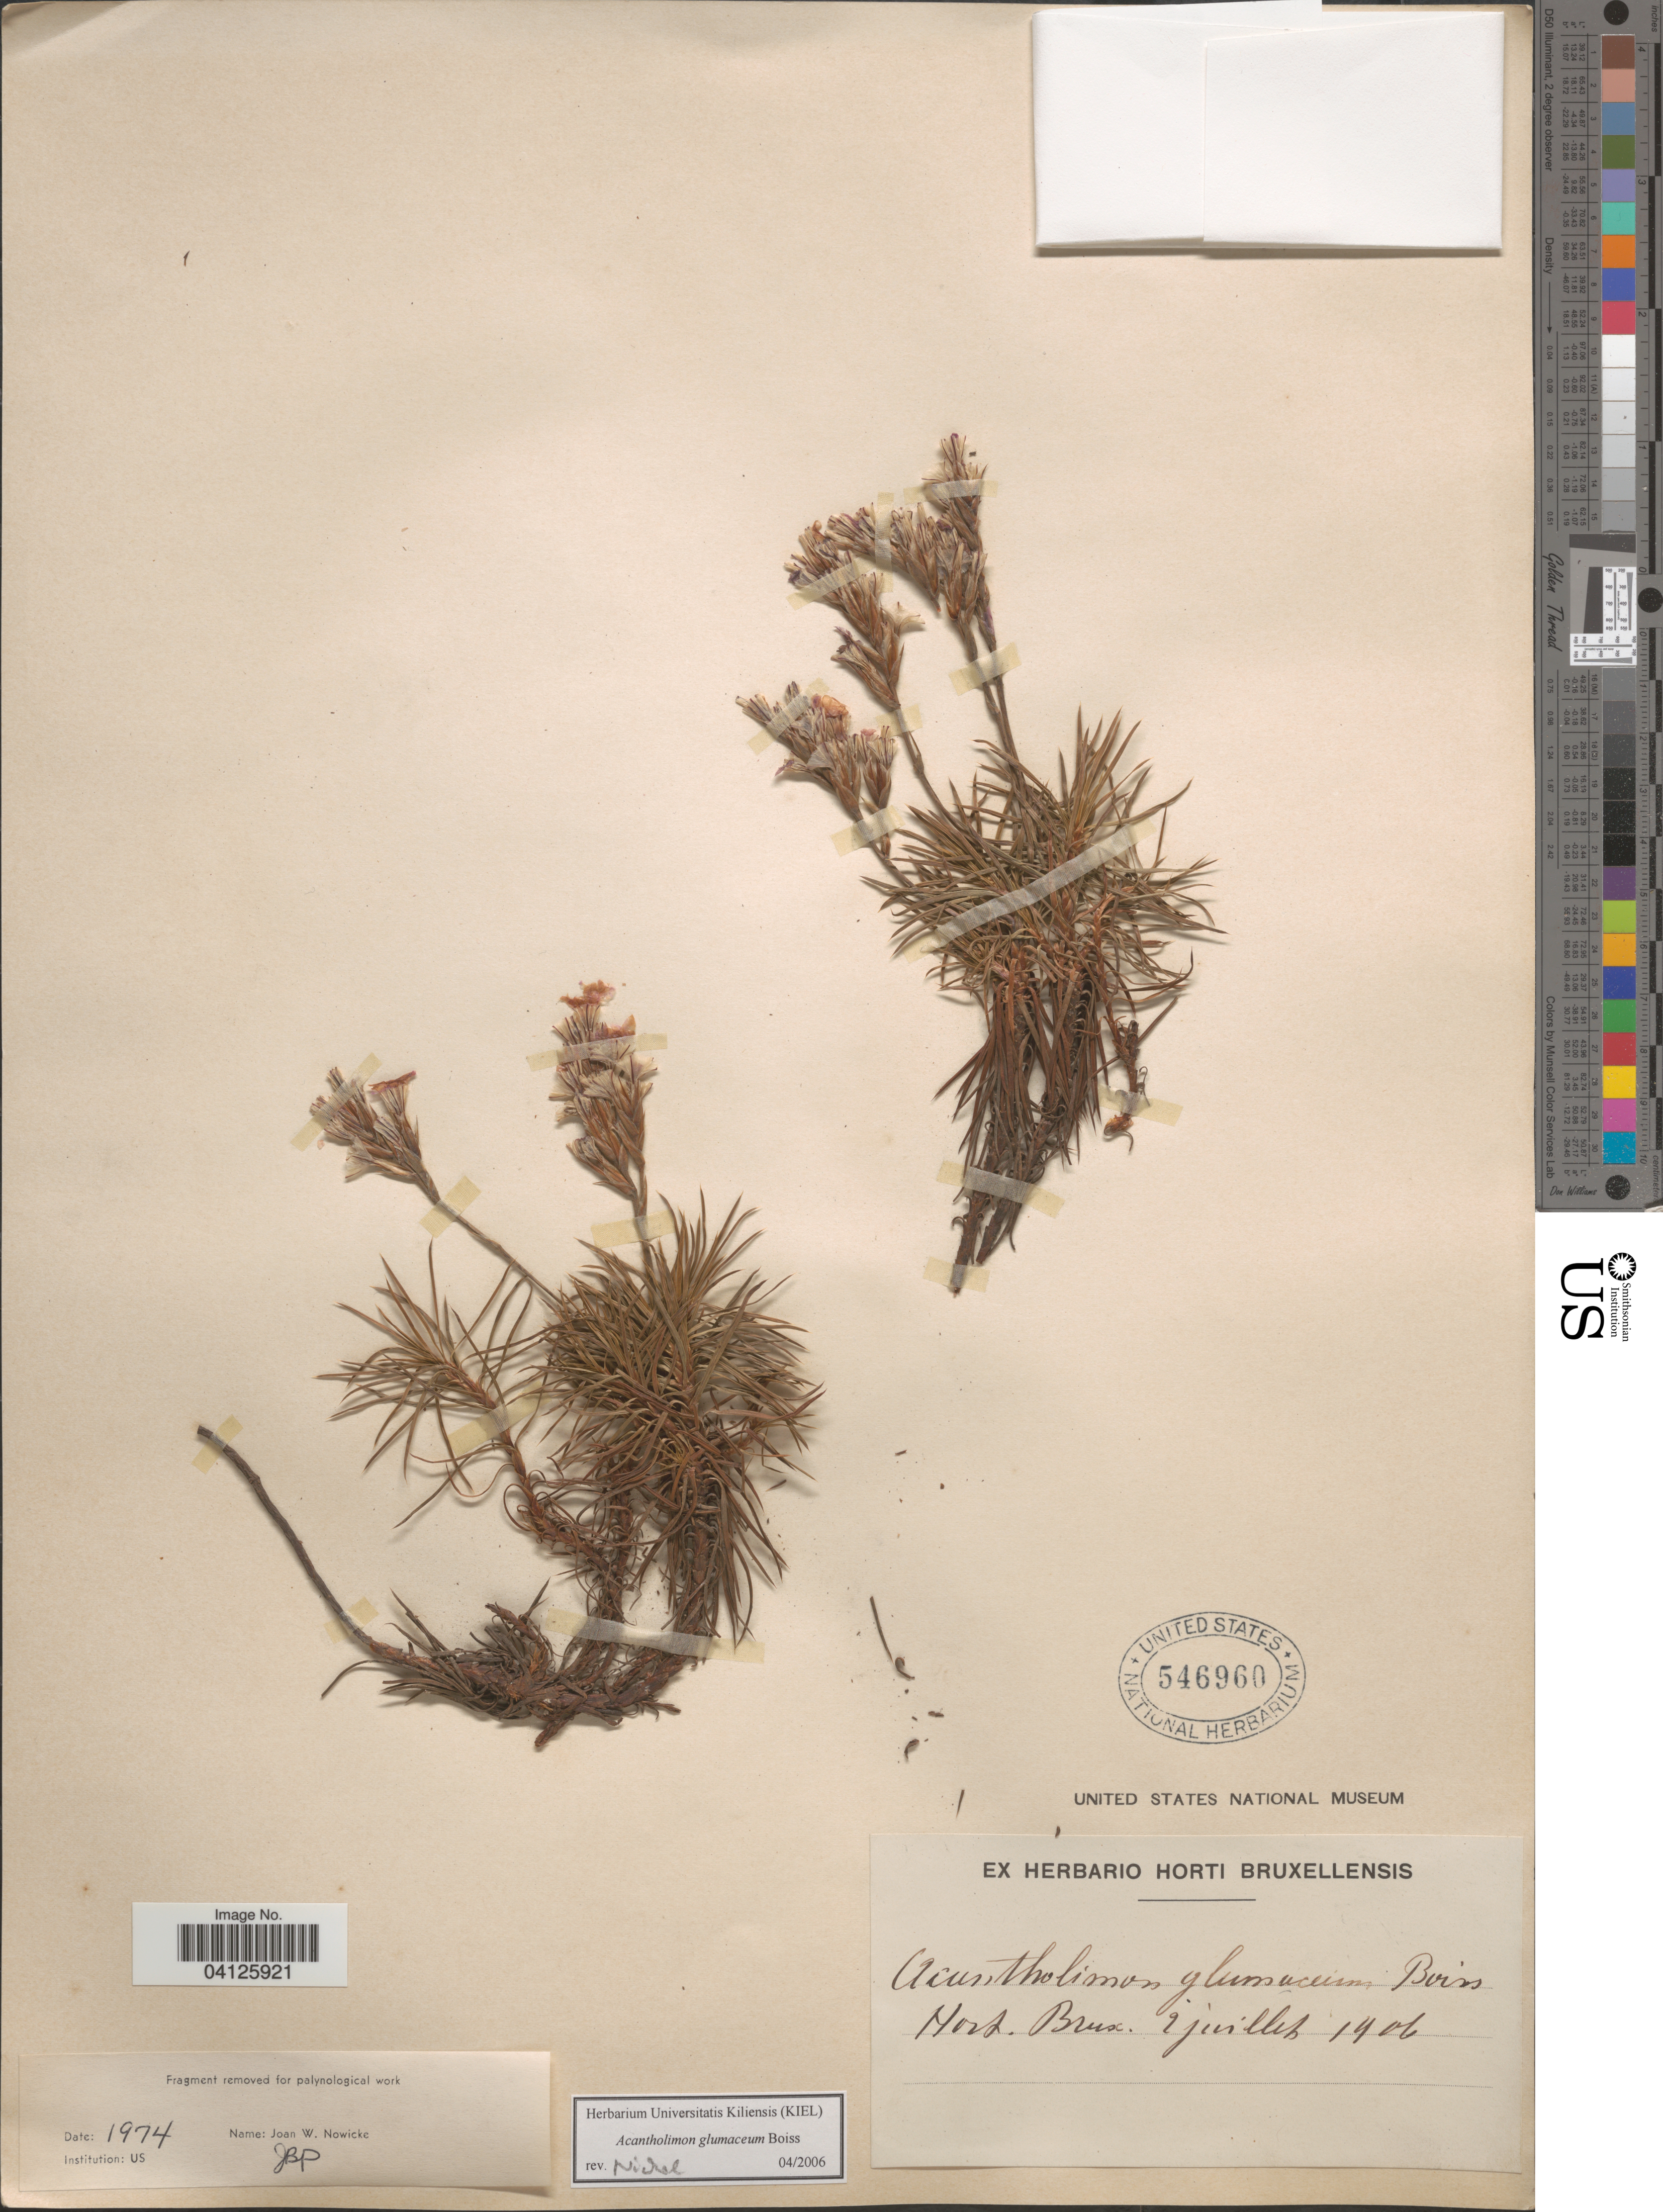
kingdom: Plantae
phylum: Tracheophyta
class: Magnoliopsida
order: Caryophyllales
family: Plumbaginaceae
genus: Acantholimon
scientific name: Acantholimon glumaceum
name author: (Jaub. & Spach) Boiss.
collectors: ex herb. Horti Bruxellensis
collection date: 1906-07-02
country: Belgium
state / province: Brussels, Capital District of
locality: Hort. Brux.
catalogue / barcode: US 546960